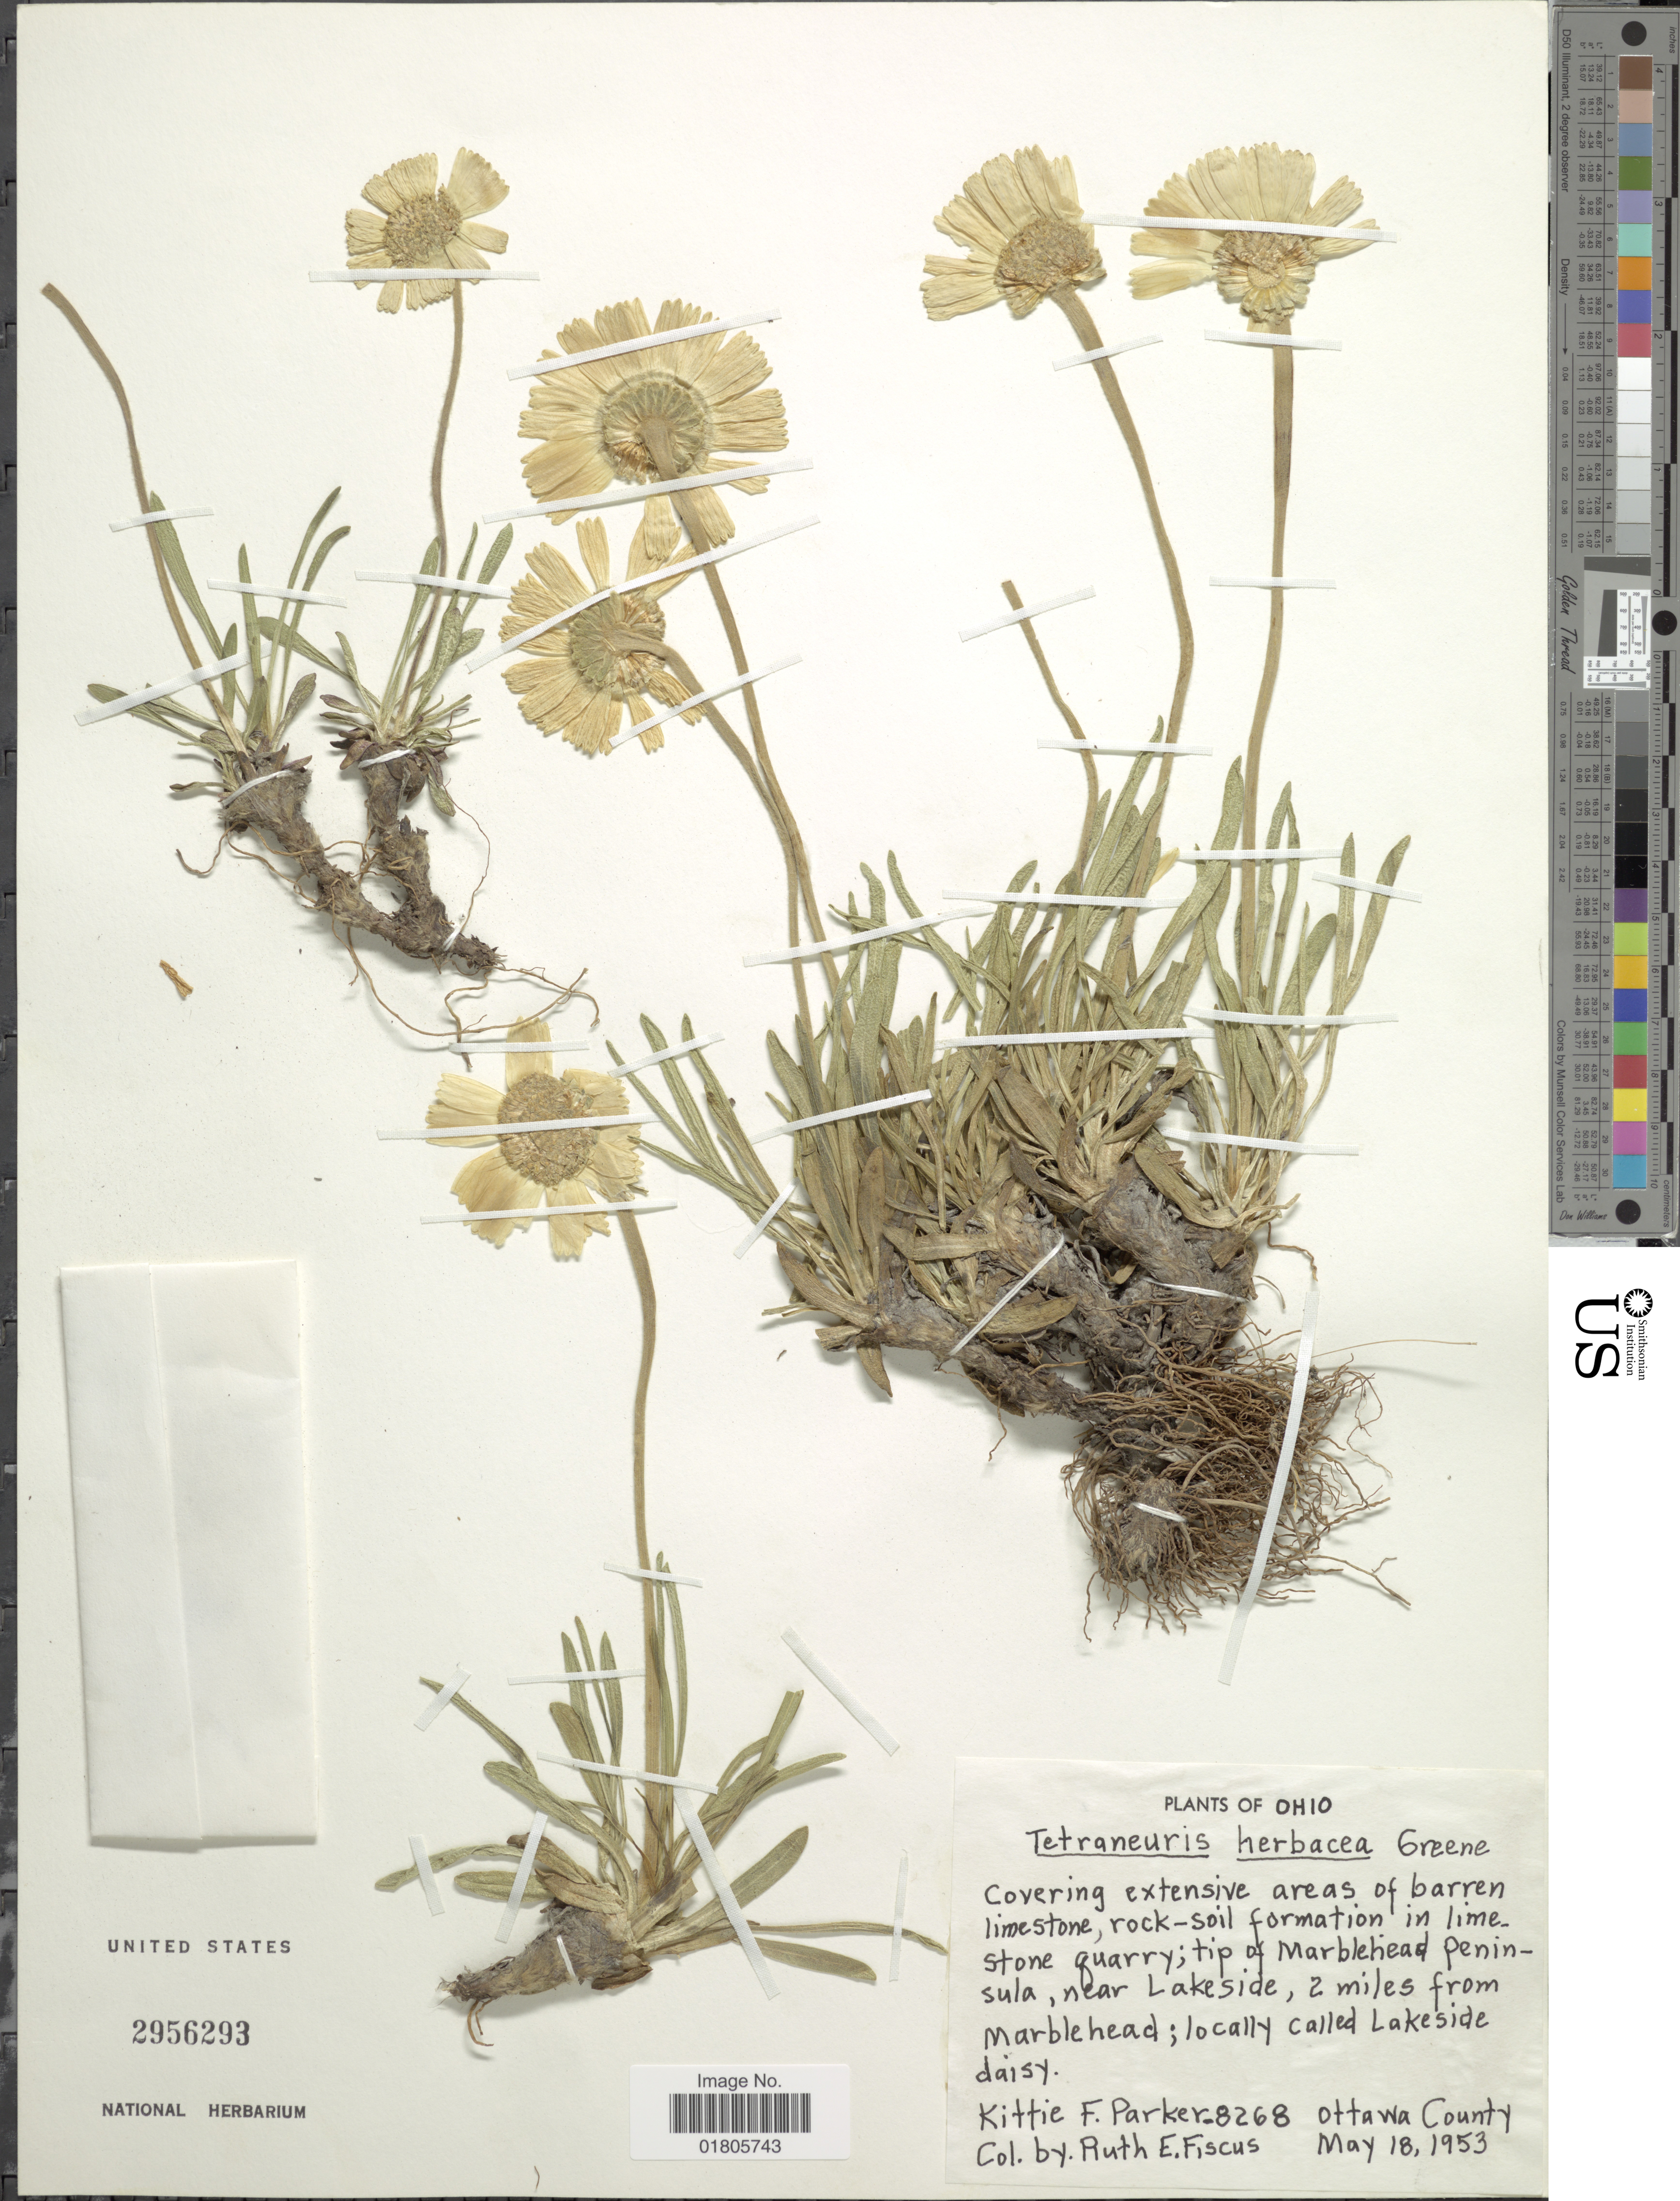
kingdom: Plantae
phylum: Tracheophyta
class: Magnoliopsida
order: Asterales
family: Asteraceae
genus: Tetraneuris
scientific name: Tetraneuris herbacea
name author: Greene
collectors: R. Fiscus & K. F. Parker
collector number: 8268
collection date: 1953-05-18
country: United States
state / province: Ohio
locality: Tip of Marblehead Peninsula, near Lakeside, 2 miles from Marblehead. Ottawa County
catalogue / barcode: US 2956293